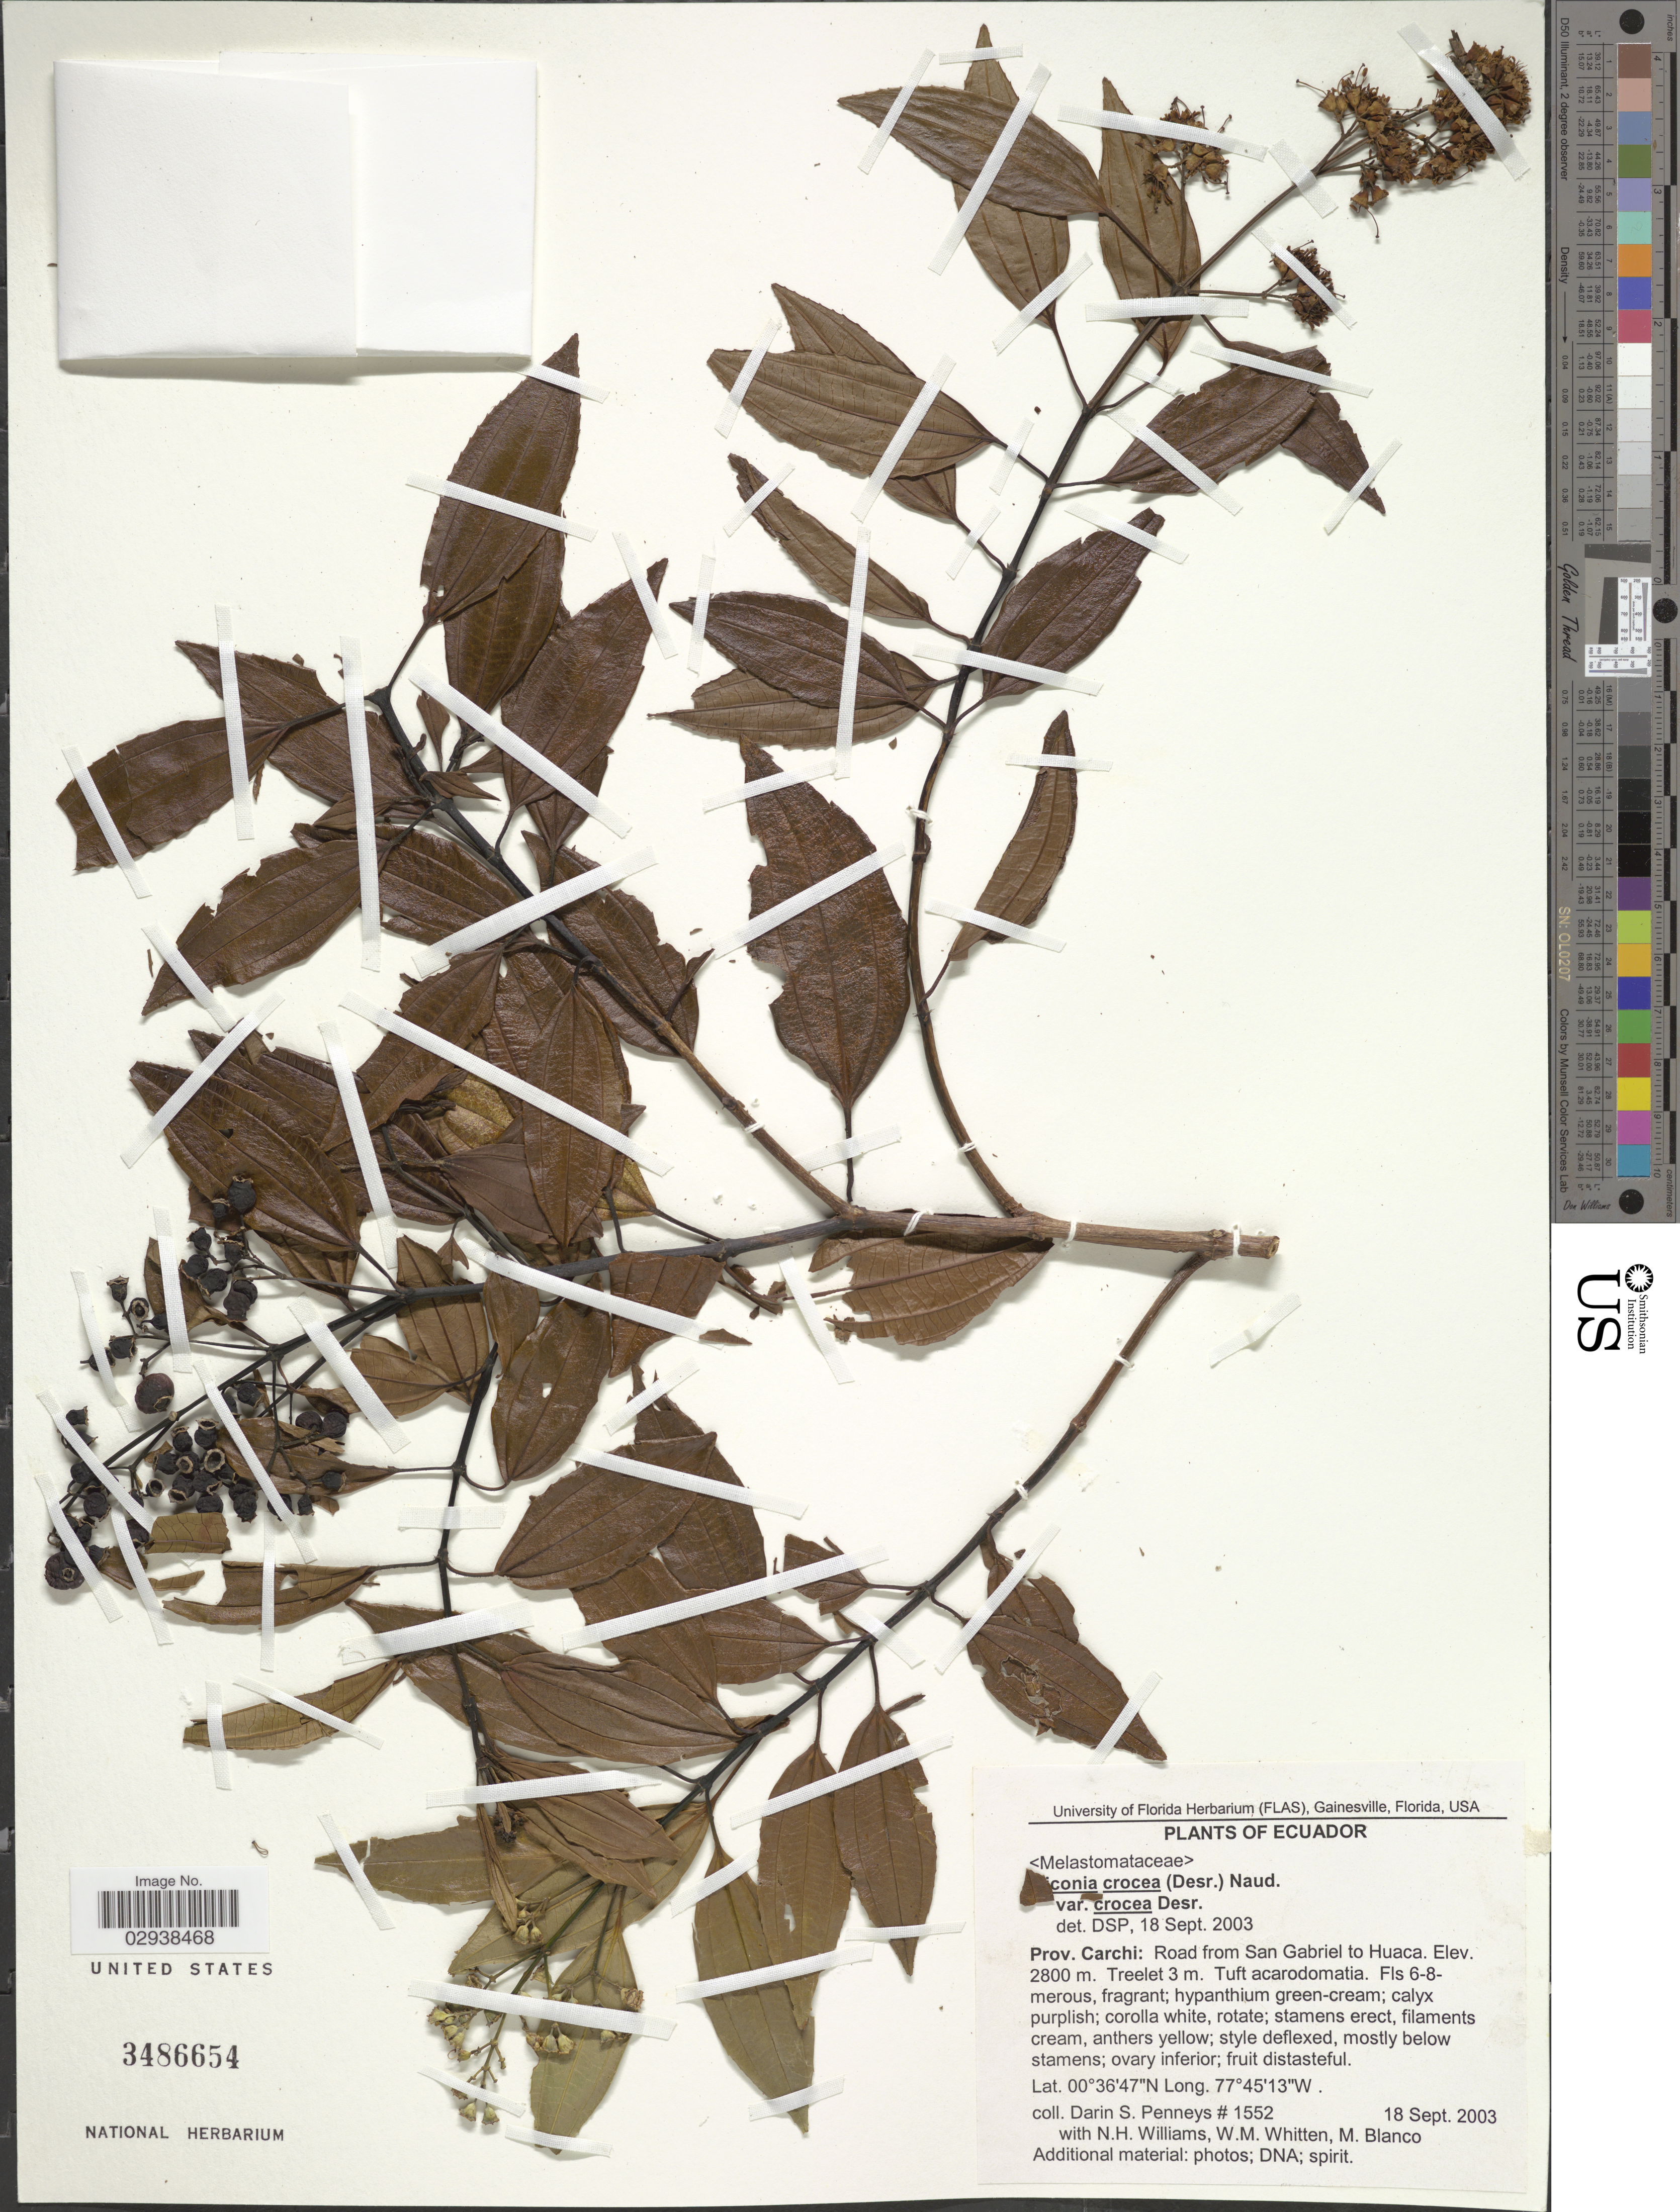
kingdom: Plantae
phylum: Tracheophyta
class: Magnoliopsida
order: Myrtales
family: Melastomataceae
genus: Miconia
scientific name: Miconia crocea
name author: (Desr.) Naudin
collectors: D. S. Penneys, N. H. Williams, W. M. Whitten & M. Blanco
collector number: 1552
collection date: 2003-09-18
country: Ecuador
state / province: Carchi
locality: Road from San Gabriel to Huaca.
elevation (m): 2800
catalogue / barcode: US 3486654